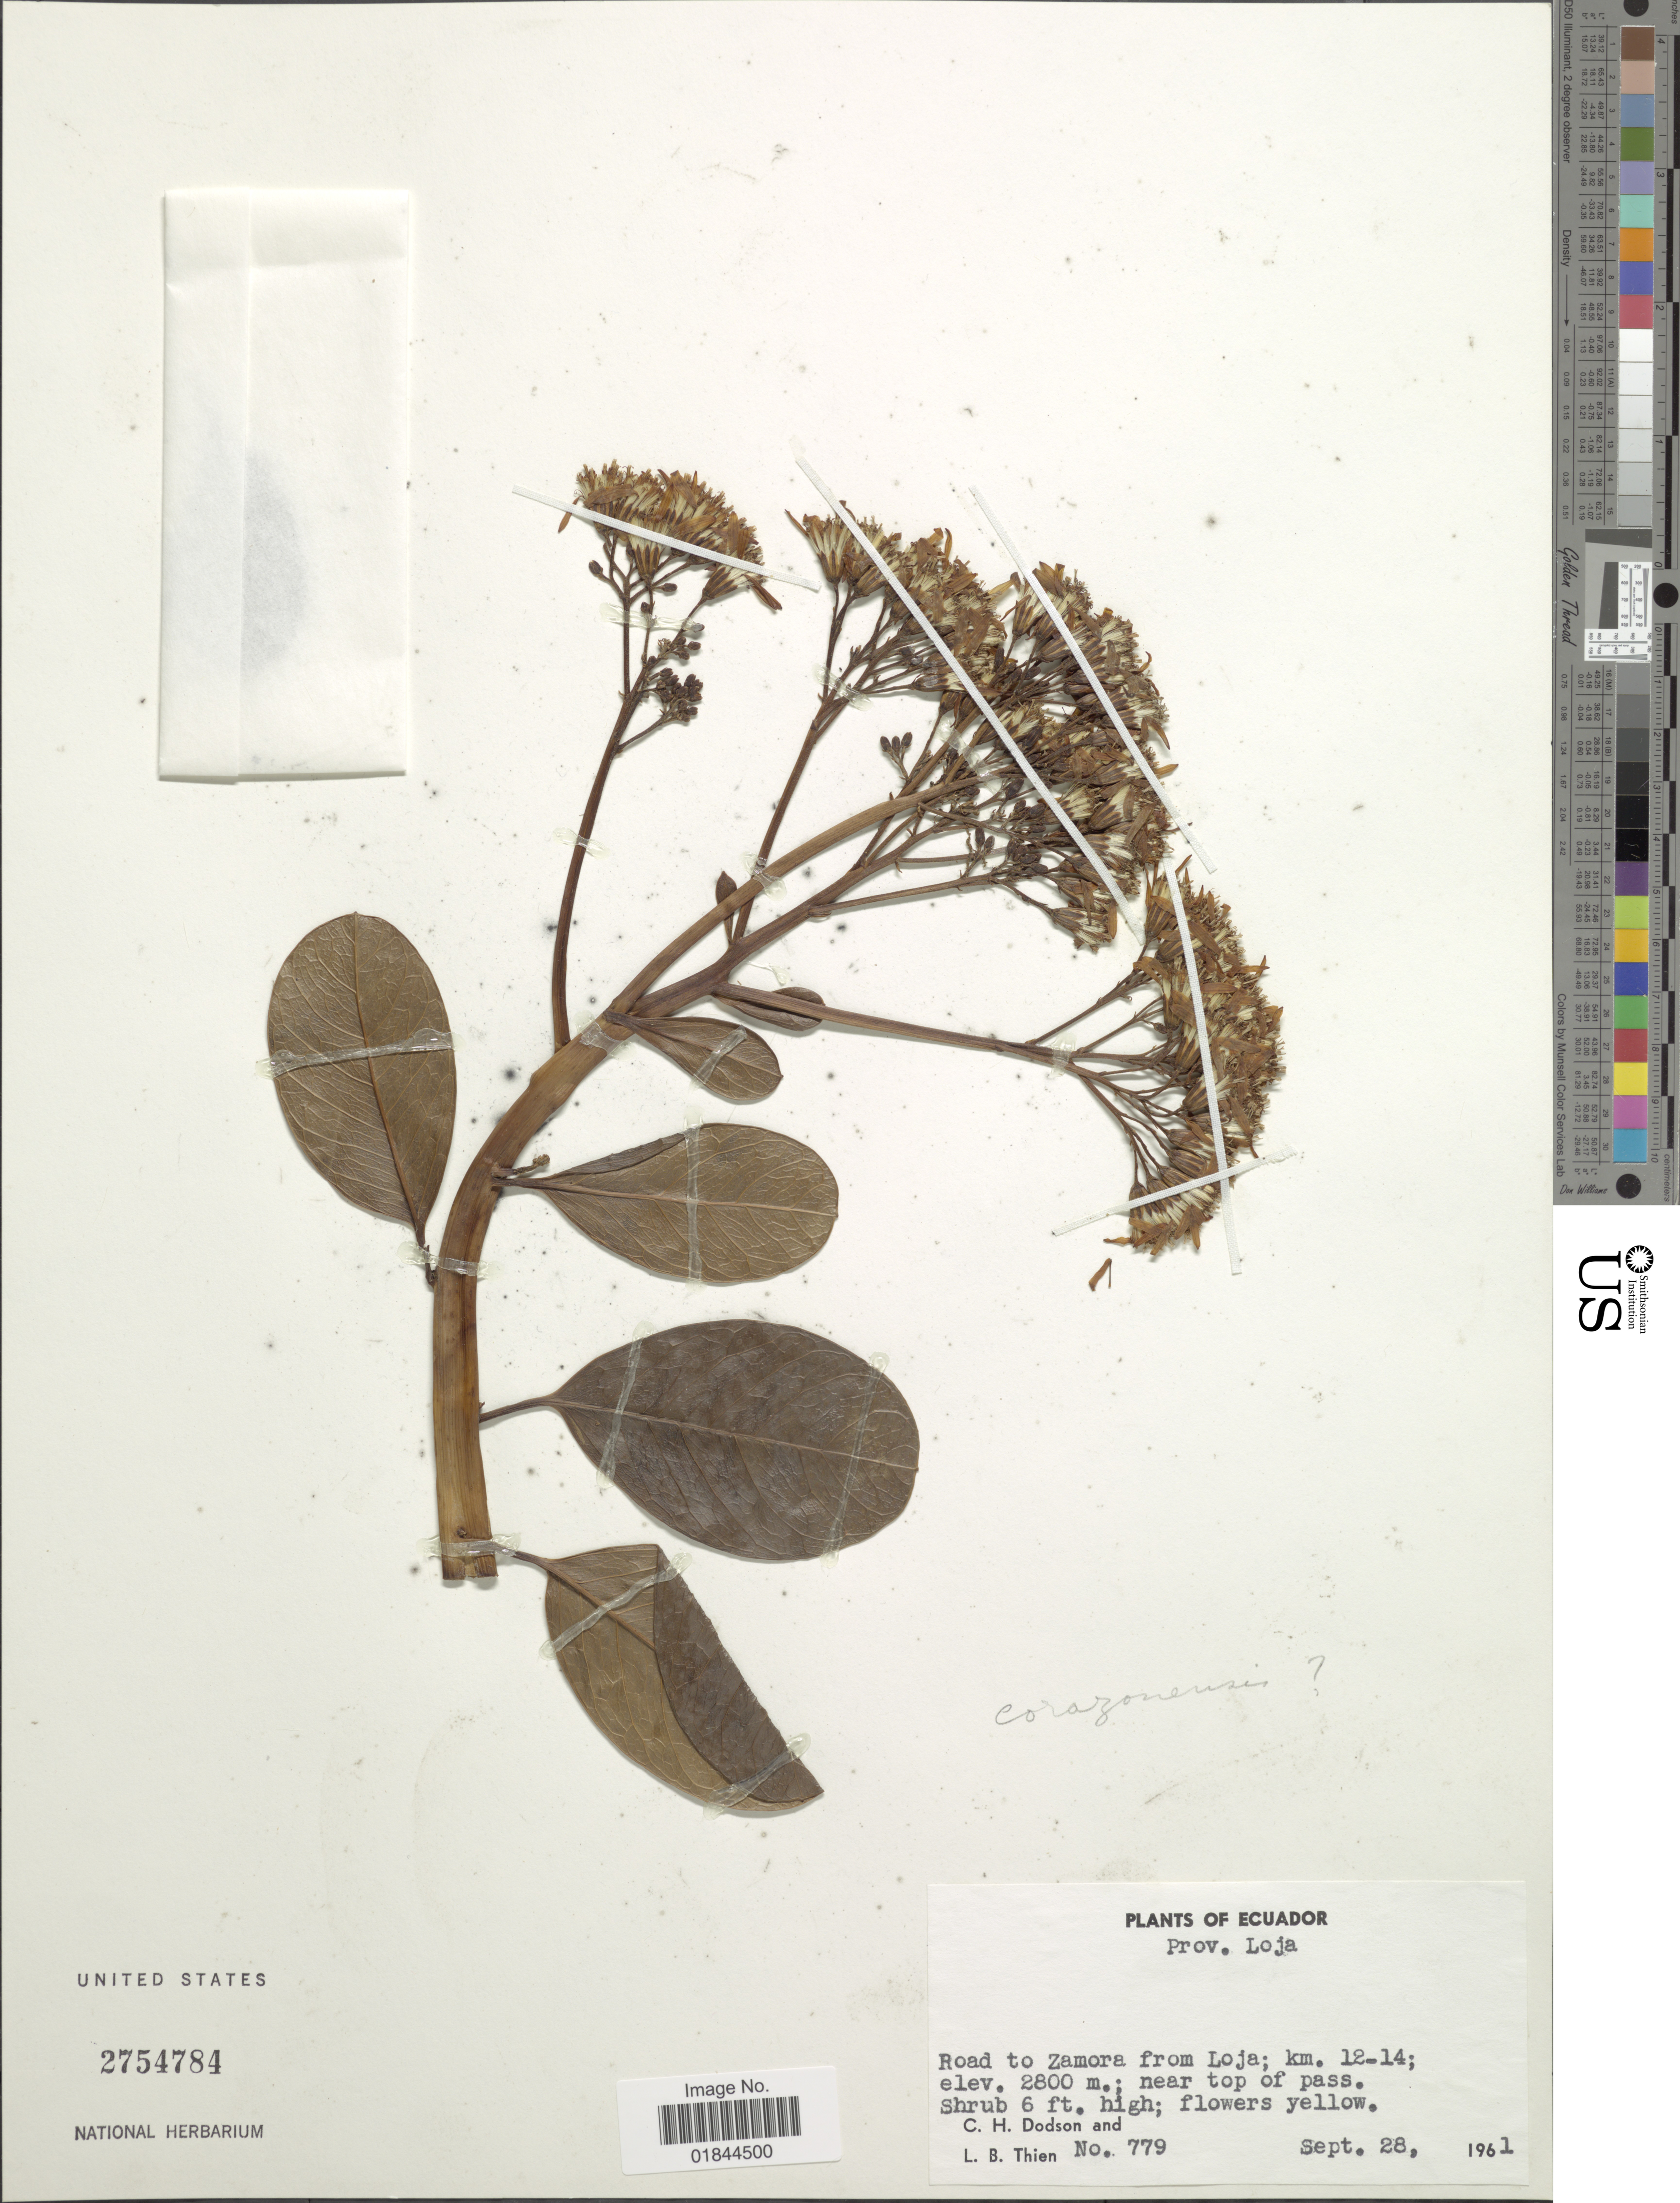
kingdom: Plantae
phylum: Tracheophyta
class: Magnoliopsida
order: Asterales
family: Asteraceae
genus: Pentacalia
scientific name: Pentacalia dorrii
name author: H. Rob. & Cuatrec.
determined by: Calvo, Joel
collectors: C. H. Dodson & L. Thien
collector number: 779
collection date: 1961-09-28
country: Ecuador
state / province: Loja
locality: Road to Zamora from Loja; km. 12-14; near top of pass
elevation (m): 2800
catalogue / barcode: US 2754784